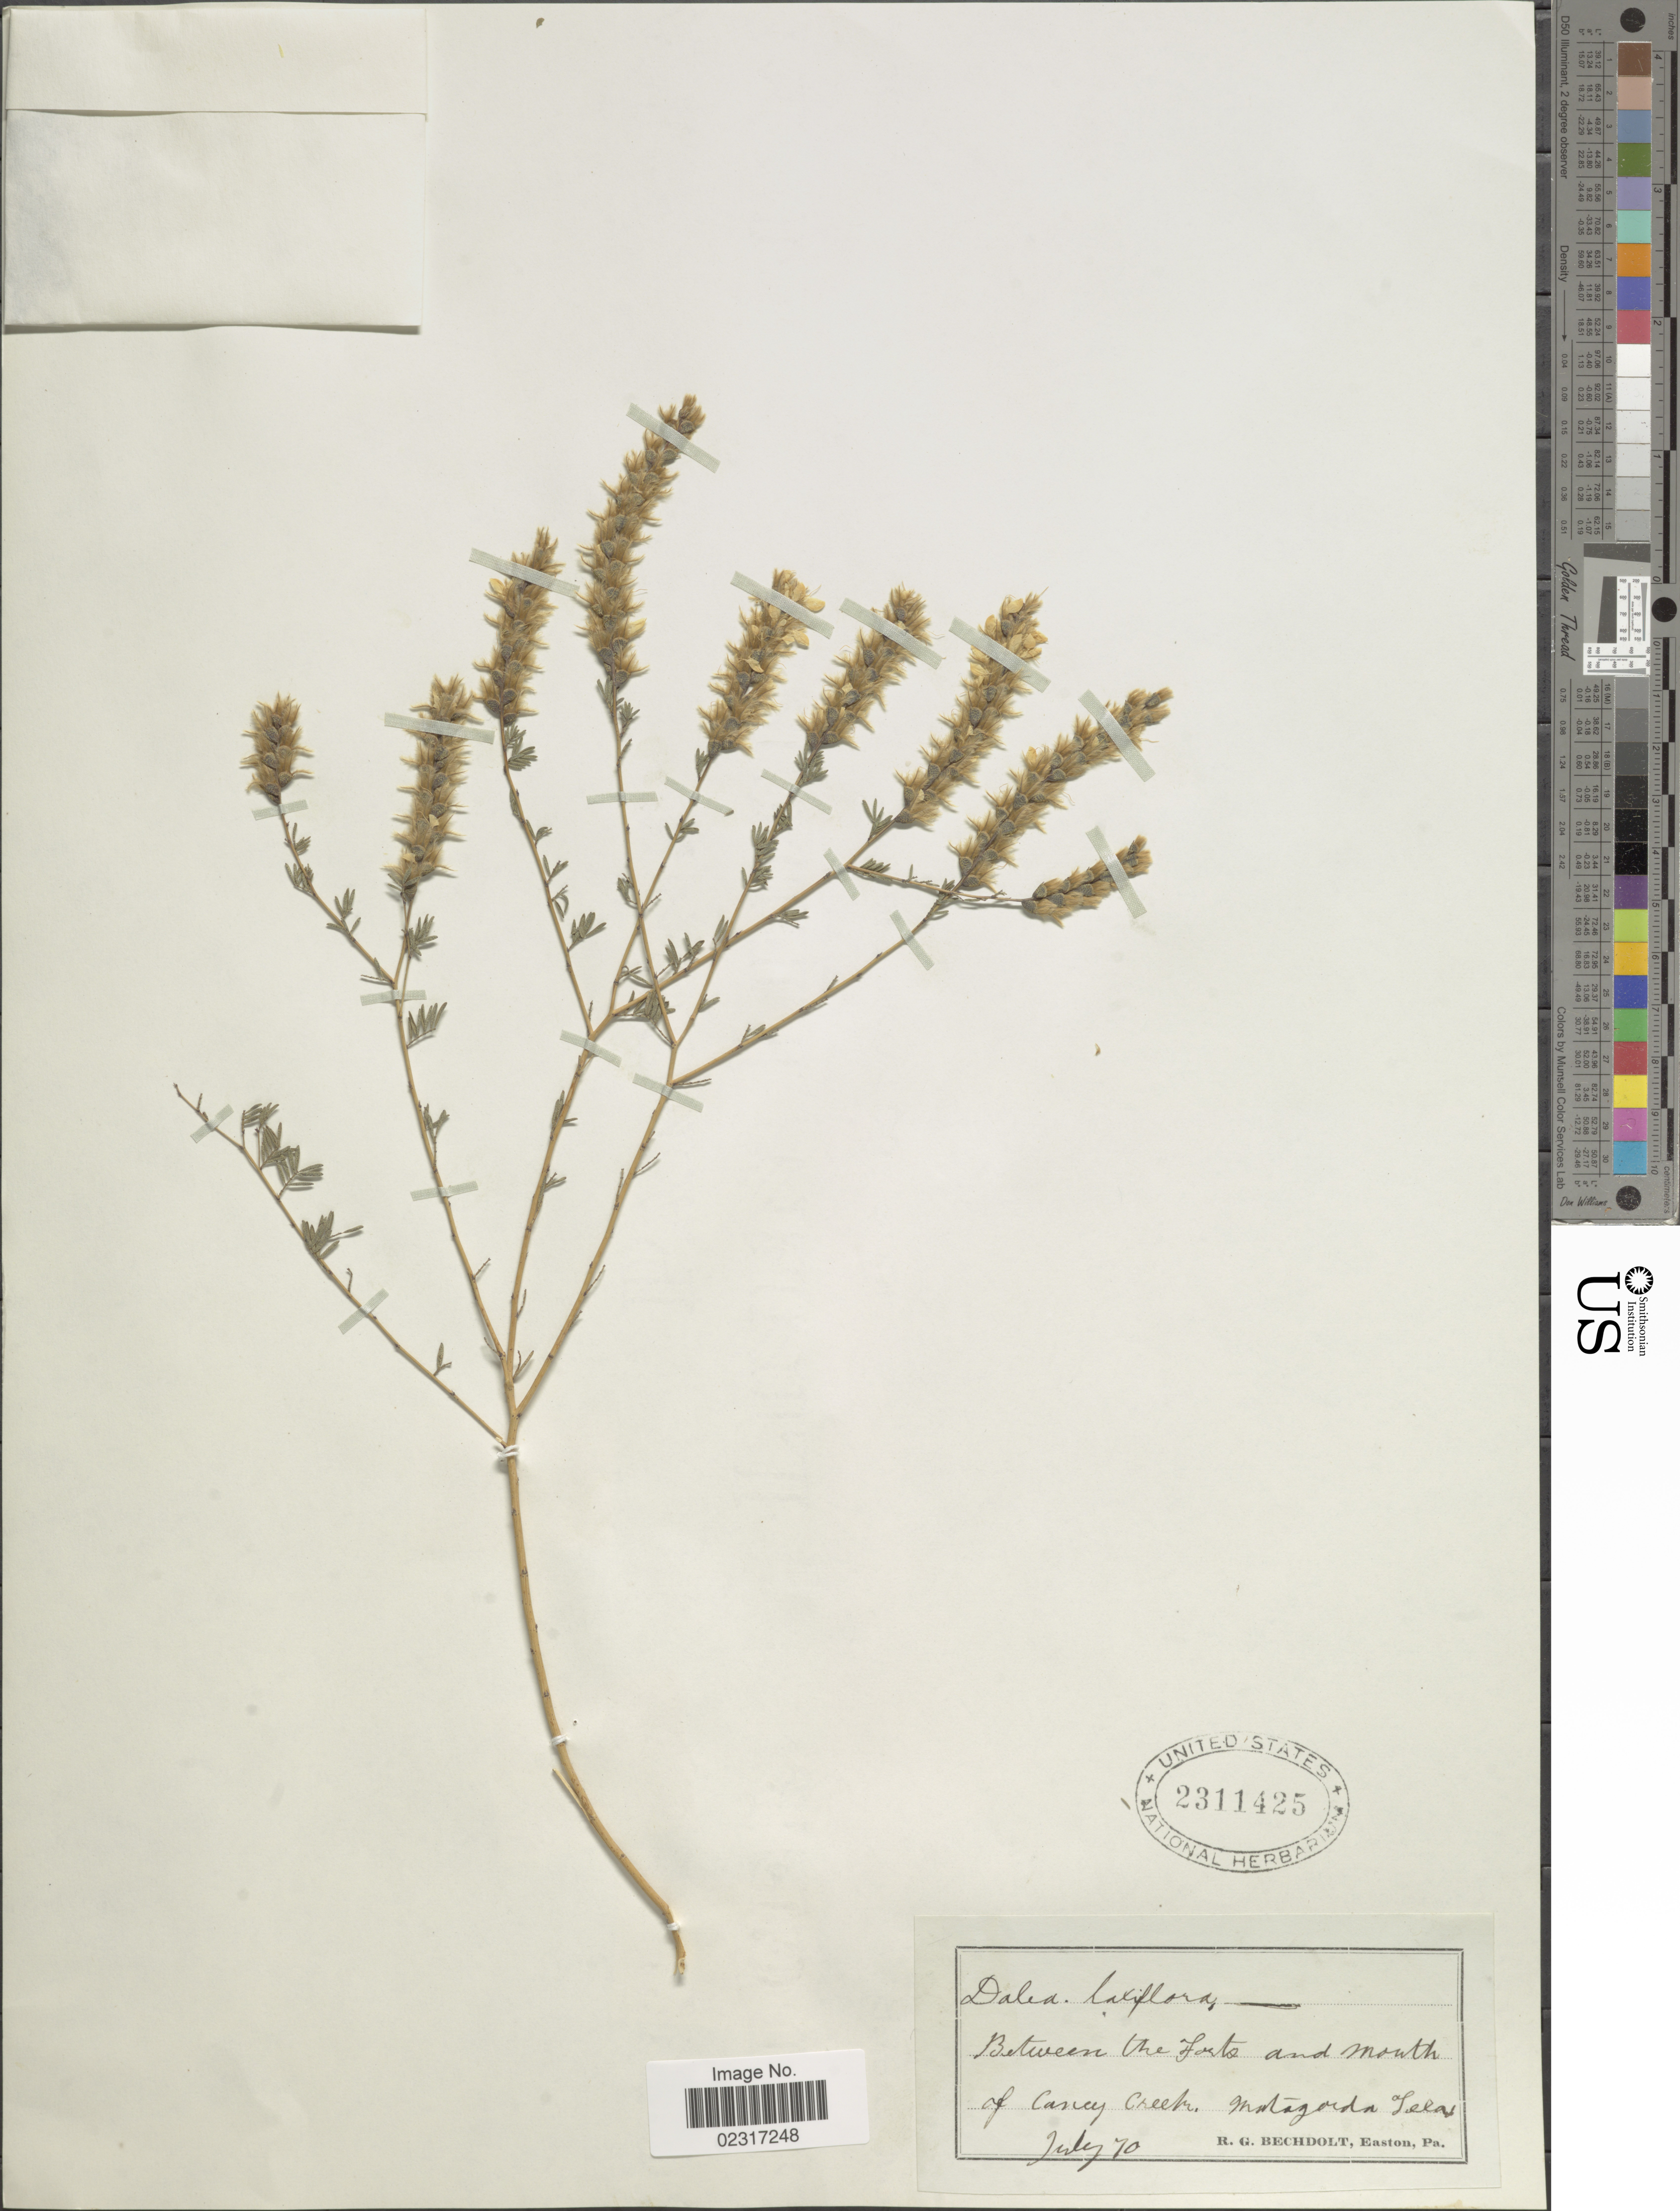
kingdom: Plantae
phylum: Tracheophyta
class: Magnoliopsida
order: Fabales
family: Fabaceae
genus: Dalea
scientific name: Dalea enneandra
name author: Nutt.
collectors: R. Bechdolt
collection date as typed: Transcribed d/m/y: /7/70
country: United States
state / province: Texas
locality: Between the Forts and mouth of Caney Creek, Matagorda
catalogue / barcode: US 2311425